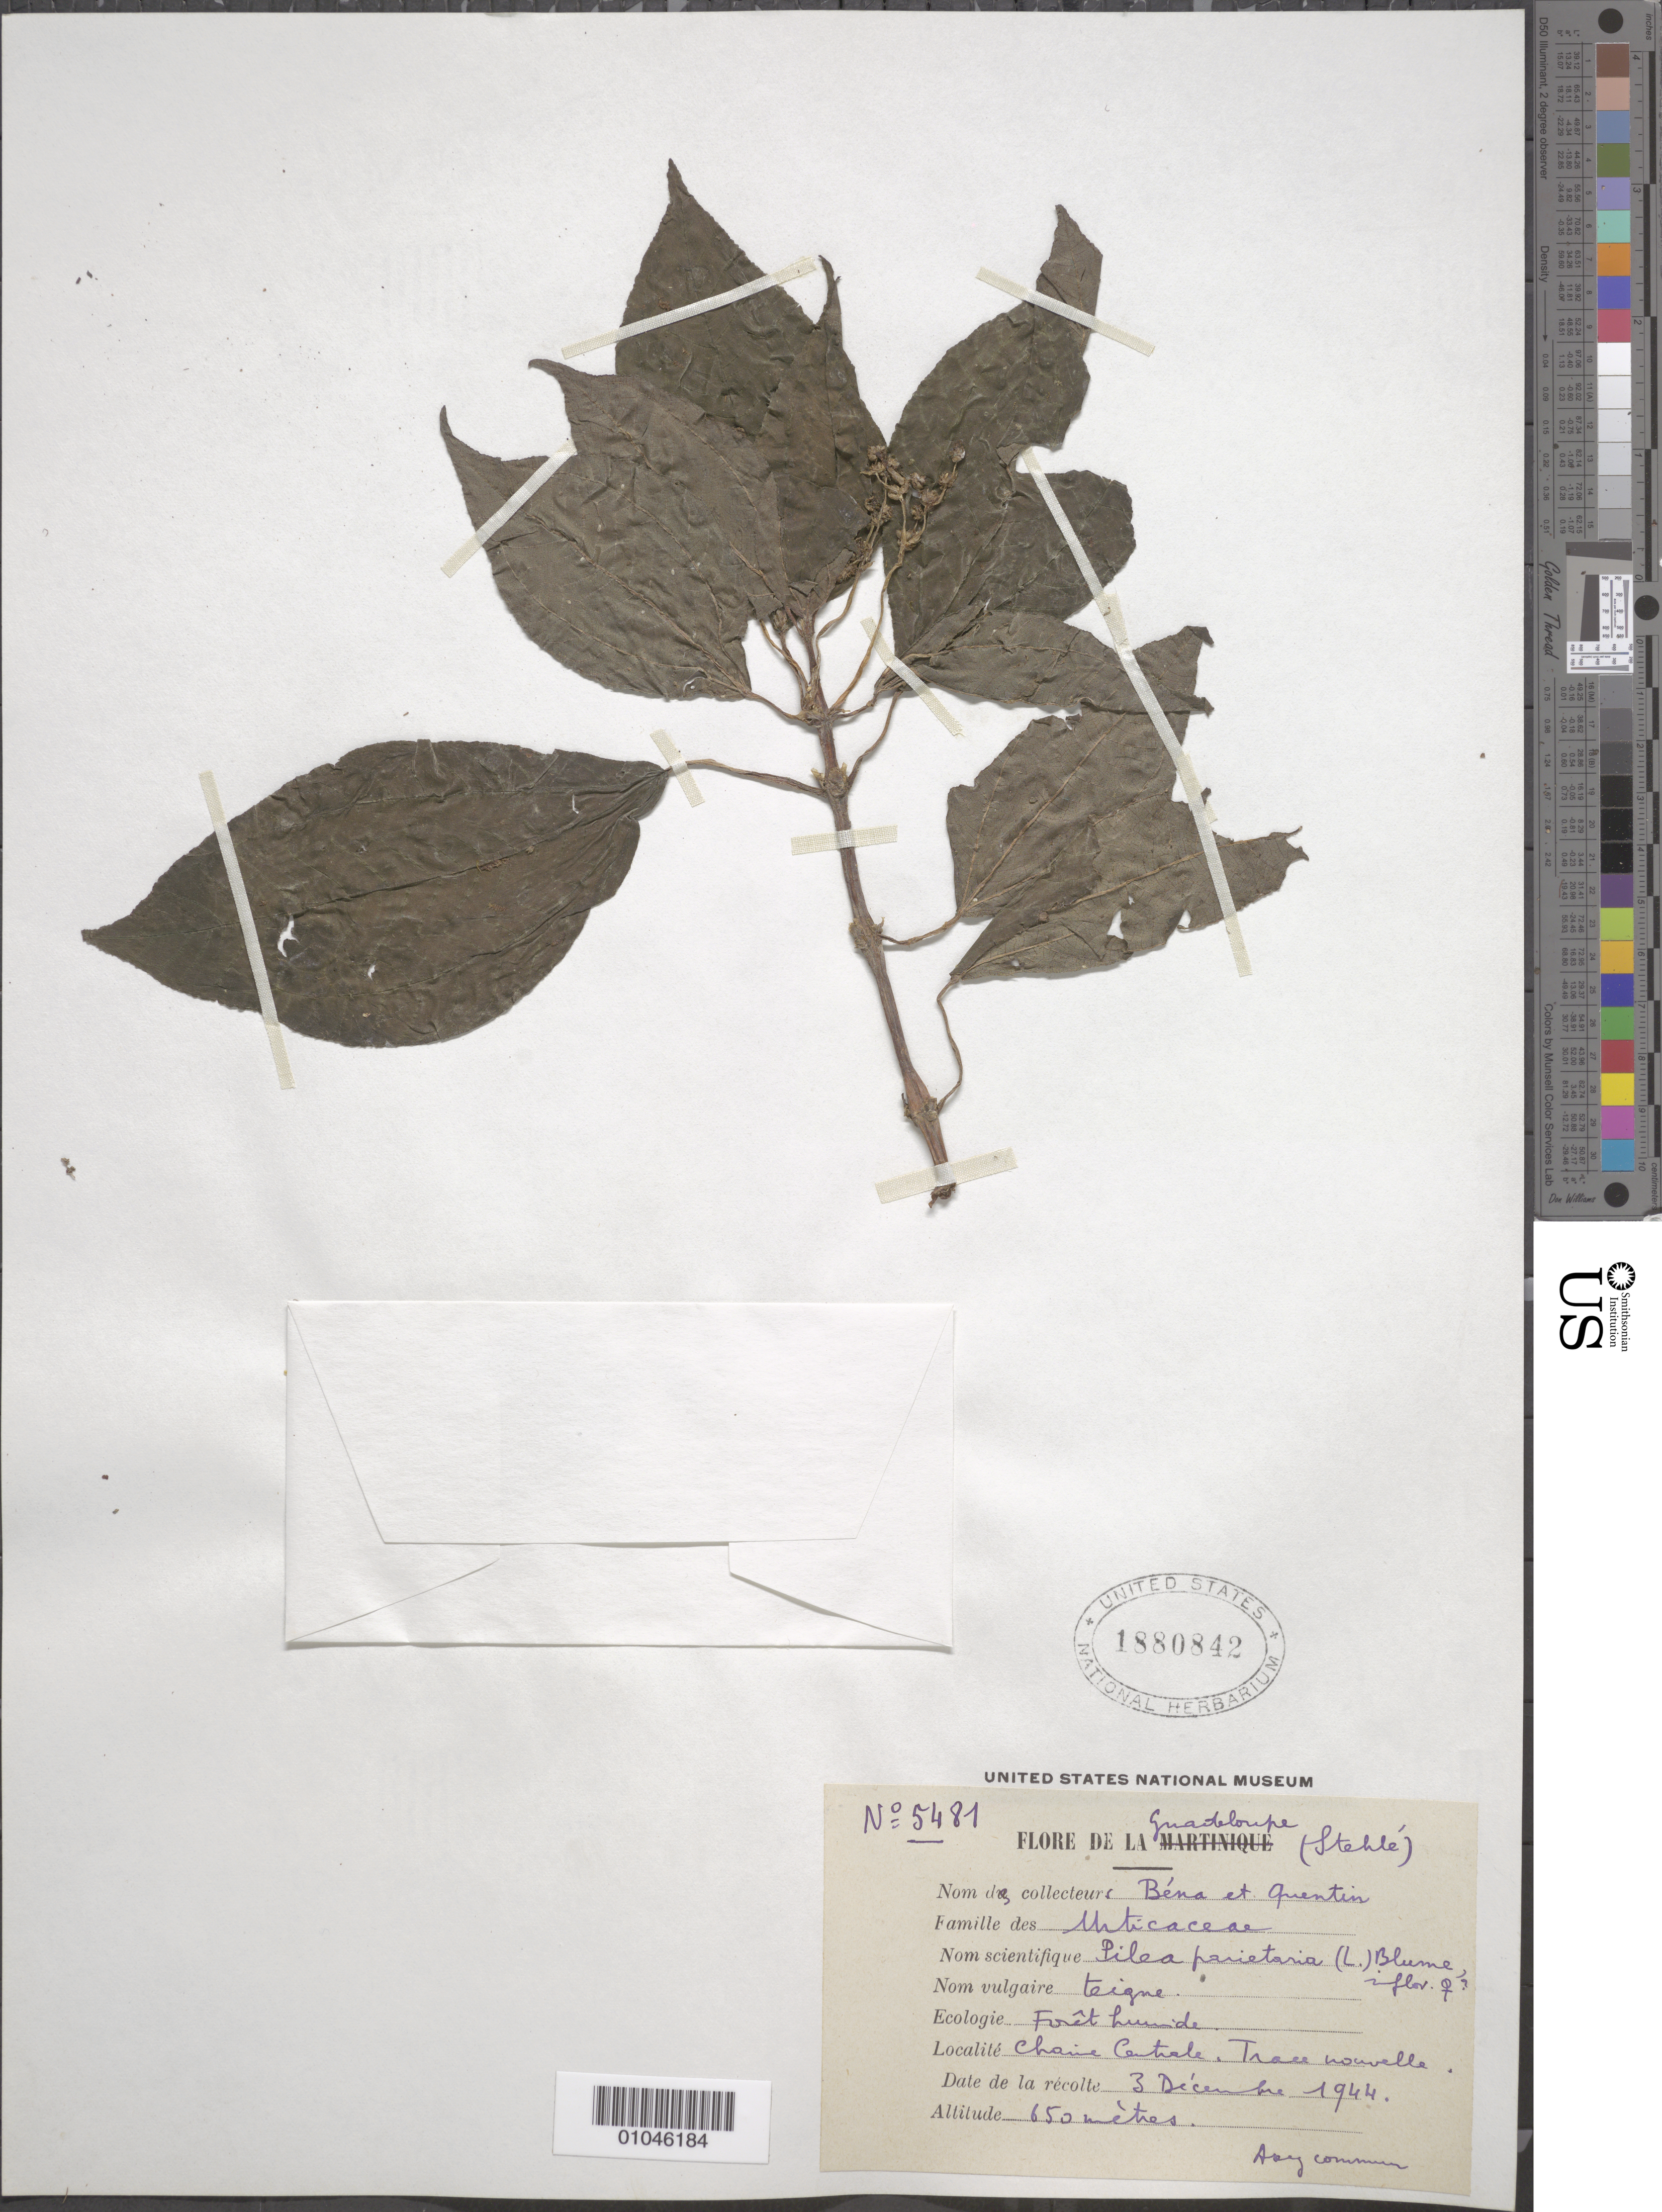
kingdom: Plantae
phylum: Tracheophyta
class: Magnoliopsida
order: Rosales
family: Urticaceae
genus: Pilea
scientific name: Pilea parietaria var. parietaria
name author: (L.) Blume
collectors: H. Stehlé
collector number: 5481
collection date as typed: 03 Dec 1944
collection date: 1944-12-03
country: Guadeloupe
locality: Humid forest. Chaire Central.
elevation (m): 650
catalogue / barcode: US 1880842